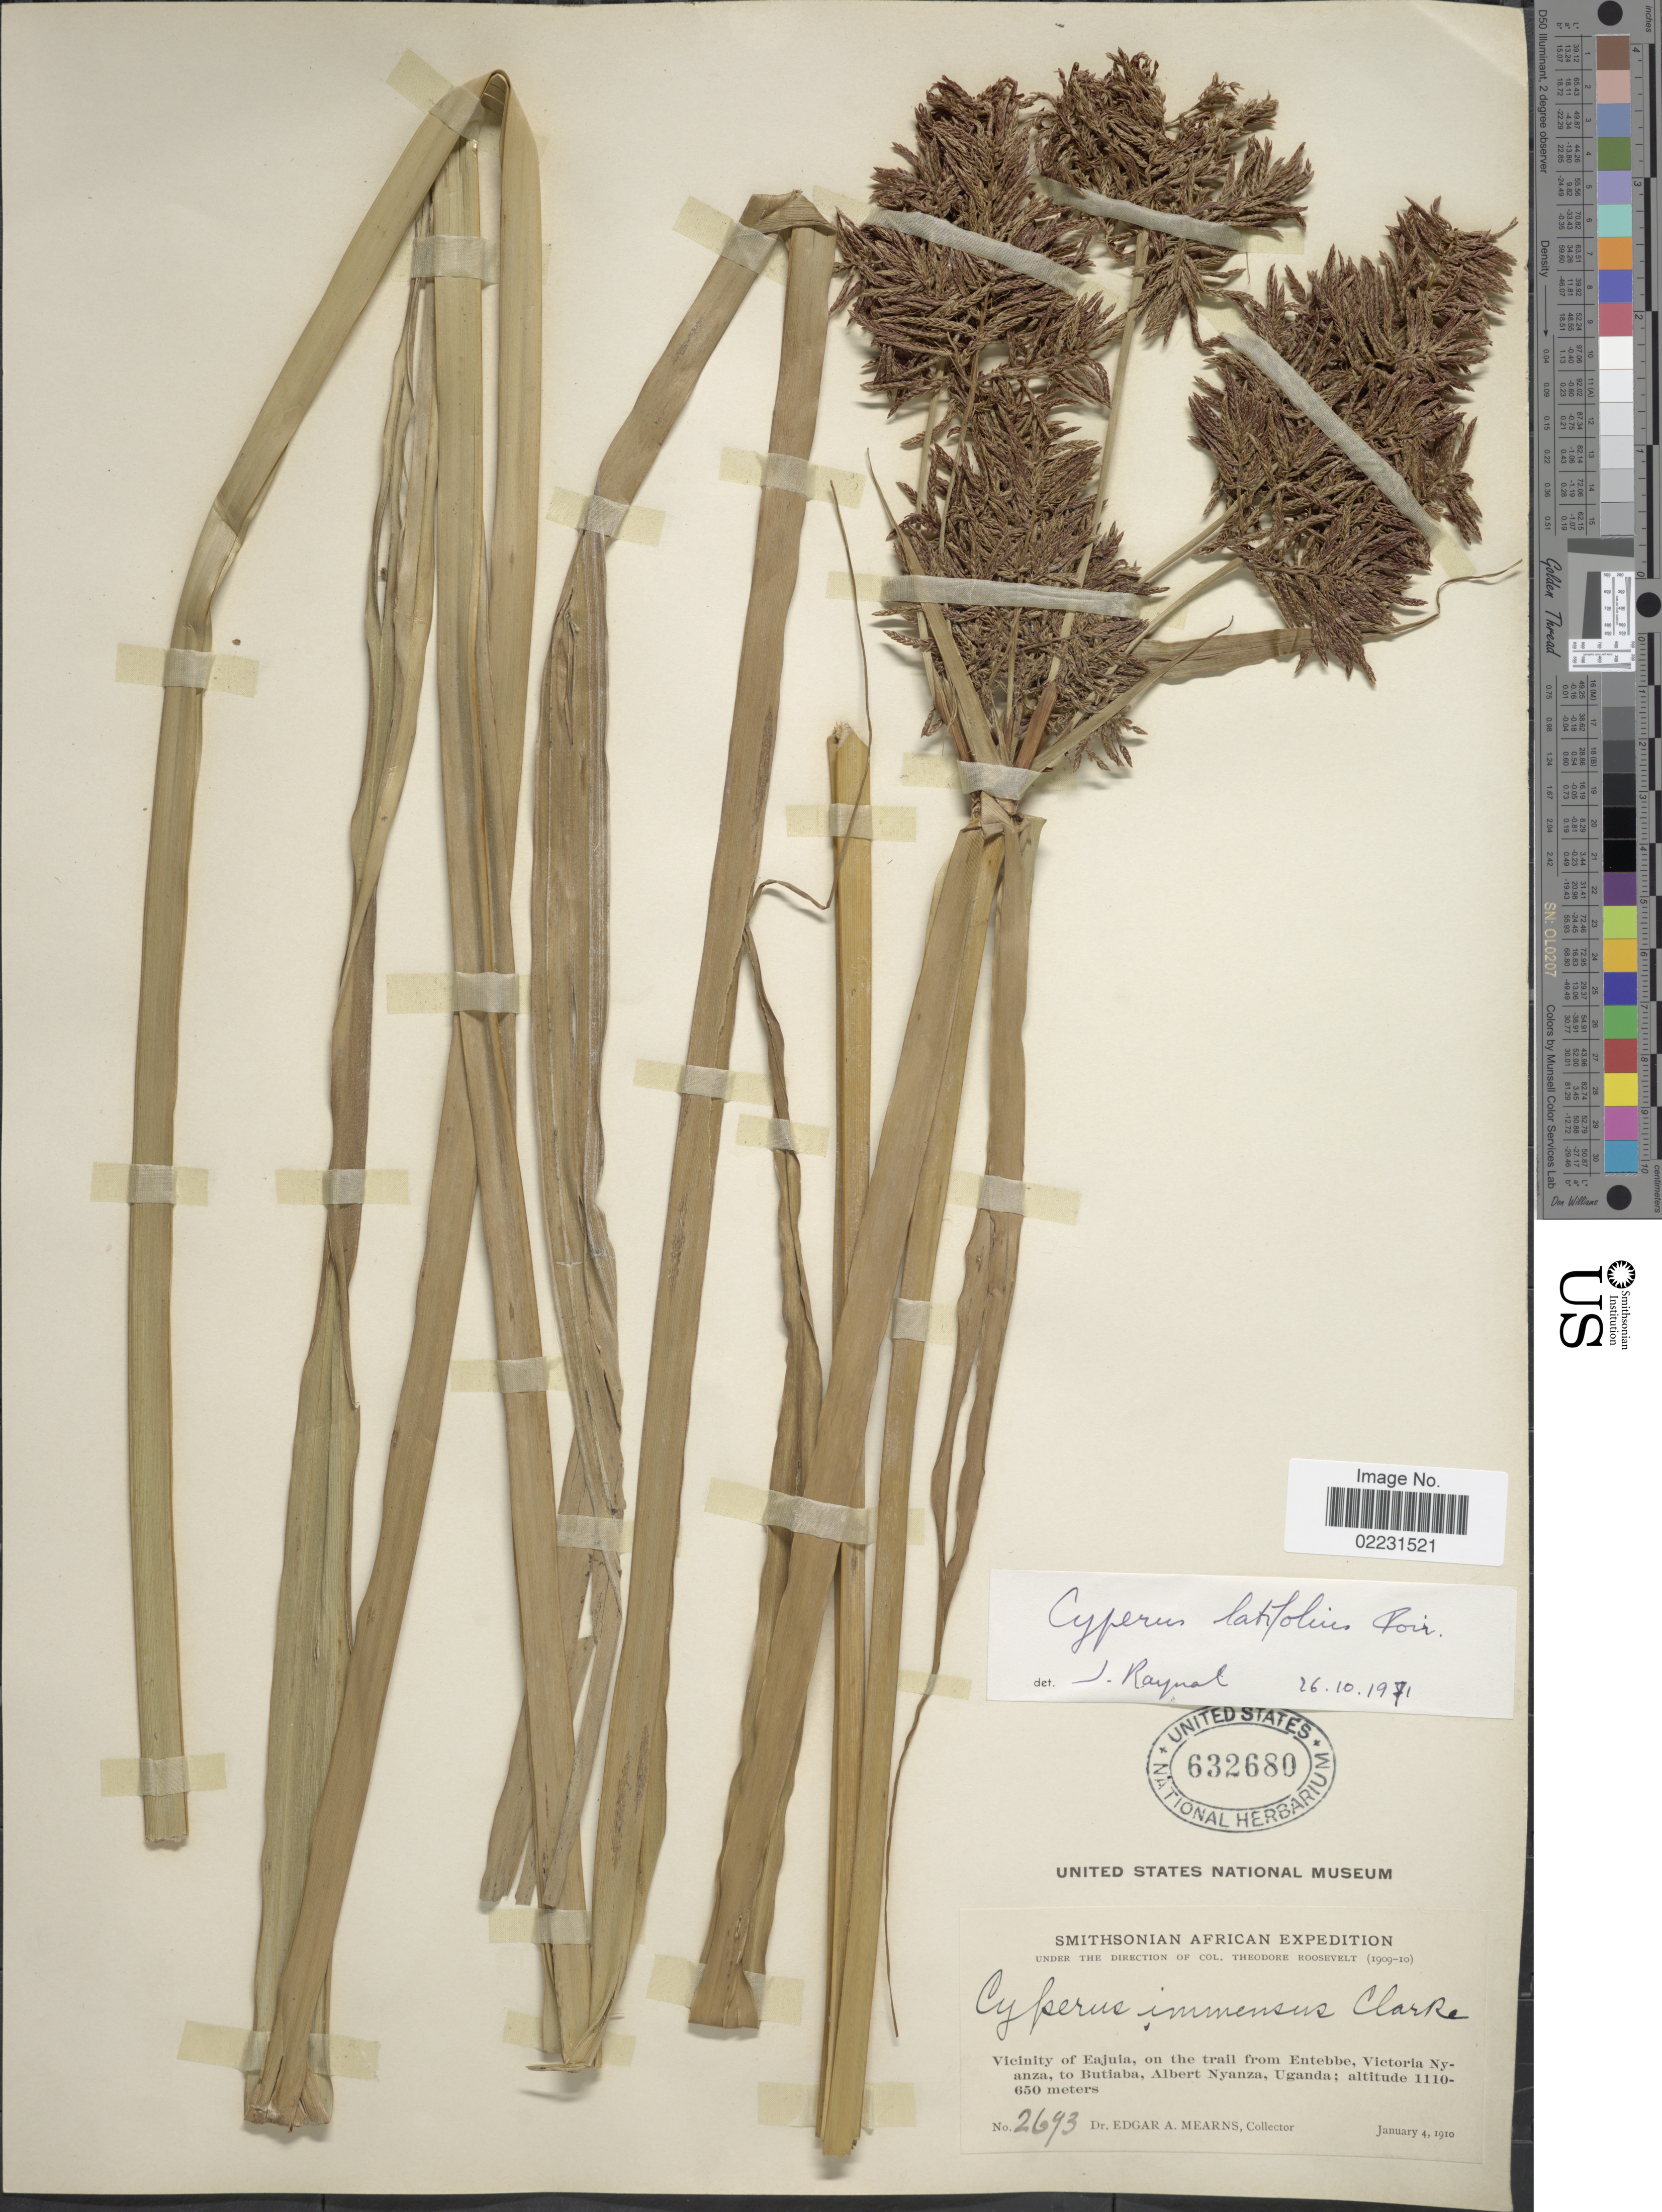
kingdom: Plantae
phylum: Tracheophyta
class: Liliopsida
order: Poales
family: Cyperaceae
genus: Cyperus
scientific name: Cyperus latifolius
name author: Poir.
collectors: E. A. Mearns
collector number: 2693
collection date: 1910-01-04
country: Uganda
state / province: Central / Western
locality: Vicinity of Eajuia, on the trail from Entebbe, Victoria Nyanza, to Butiaba, Albert Nyanza, Uganda.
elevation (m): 650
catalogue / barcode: US 632680